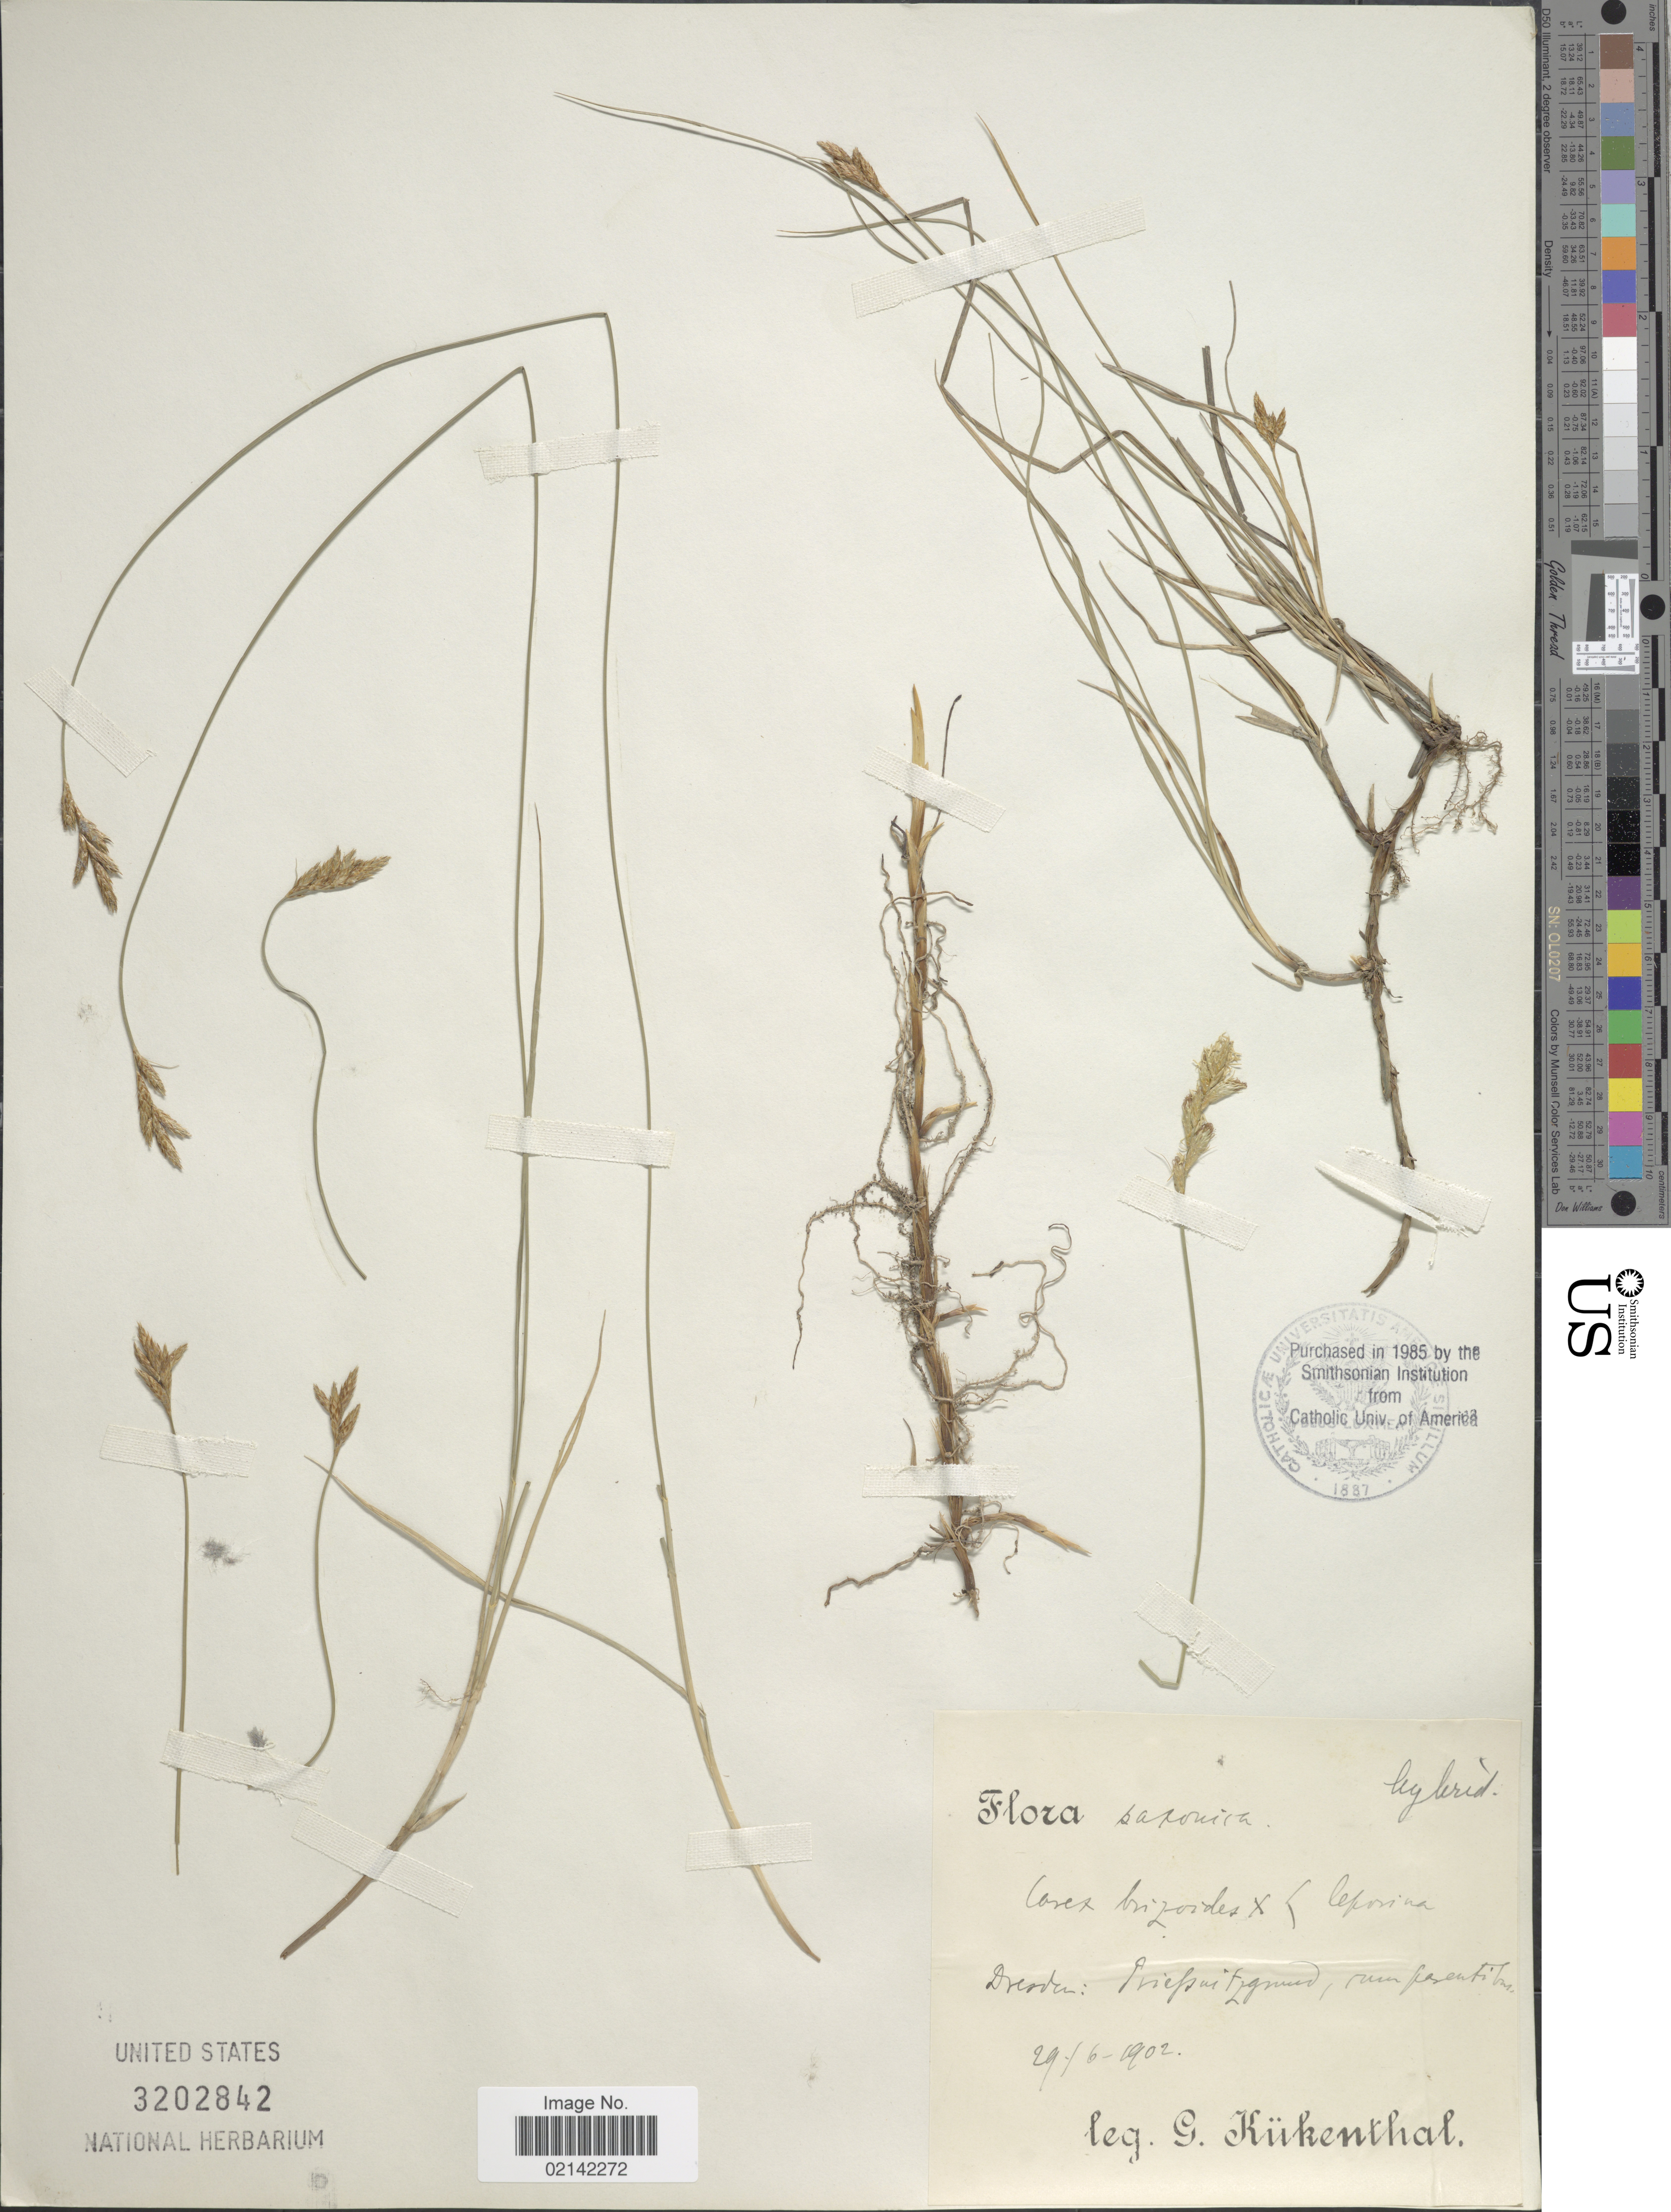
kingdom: Plantae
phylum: Tracheophyta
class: Liliopsida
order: Poales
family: Cyperaceae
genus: Carex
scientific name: Carex brizoides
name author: L.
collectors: G. Kükenthal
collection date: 1902-06-29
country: Germany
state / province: Sachsen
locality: Saxonica. Dresden: Enipuitzgund, runpasentiba [interpreted]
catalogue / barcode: US 3202842